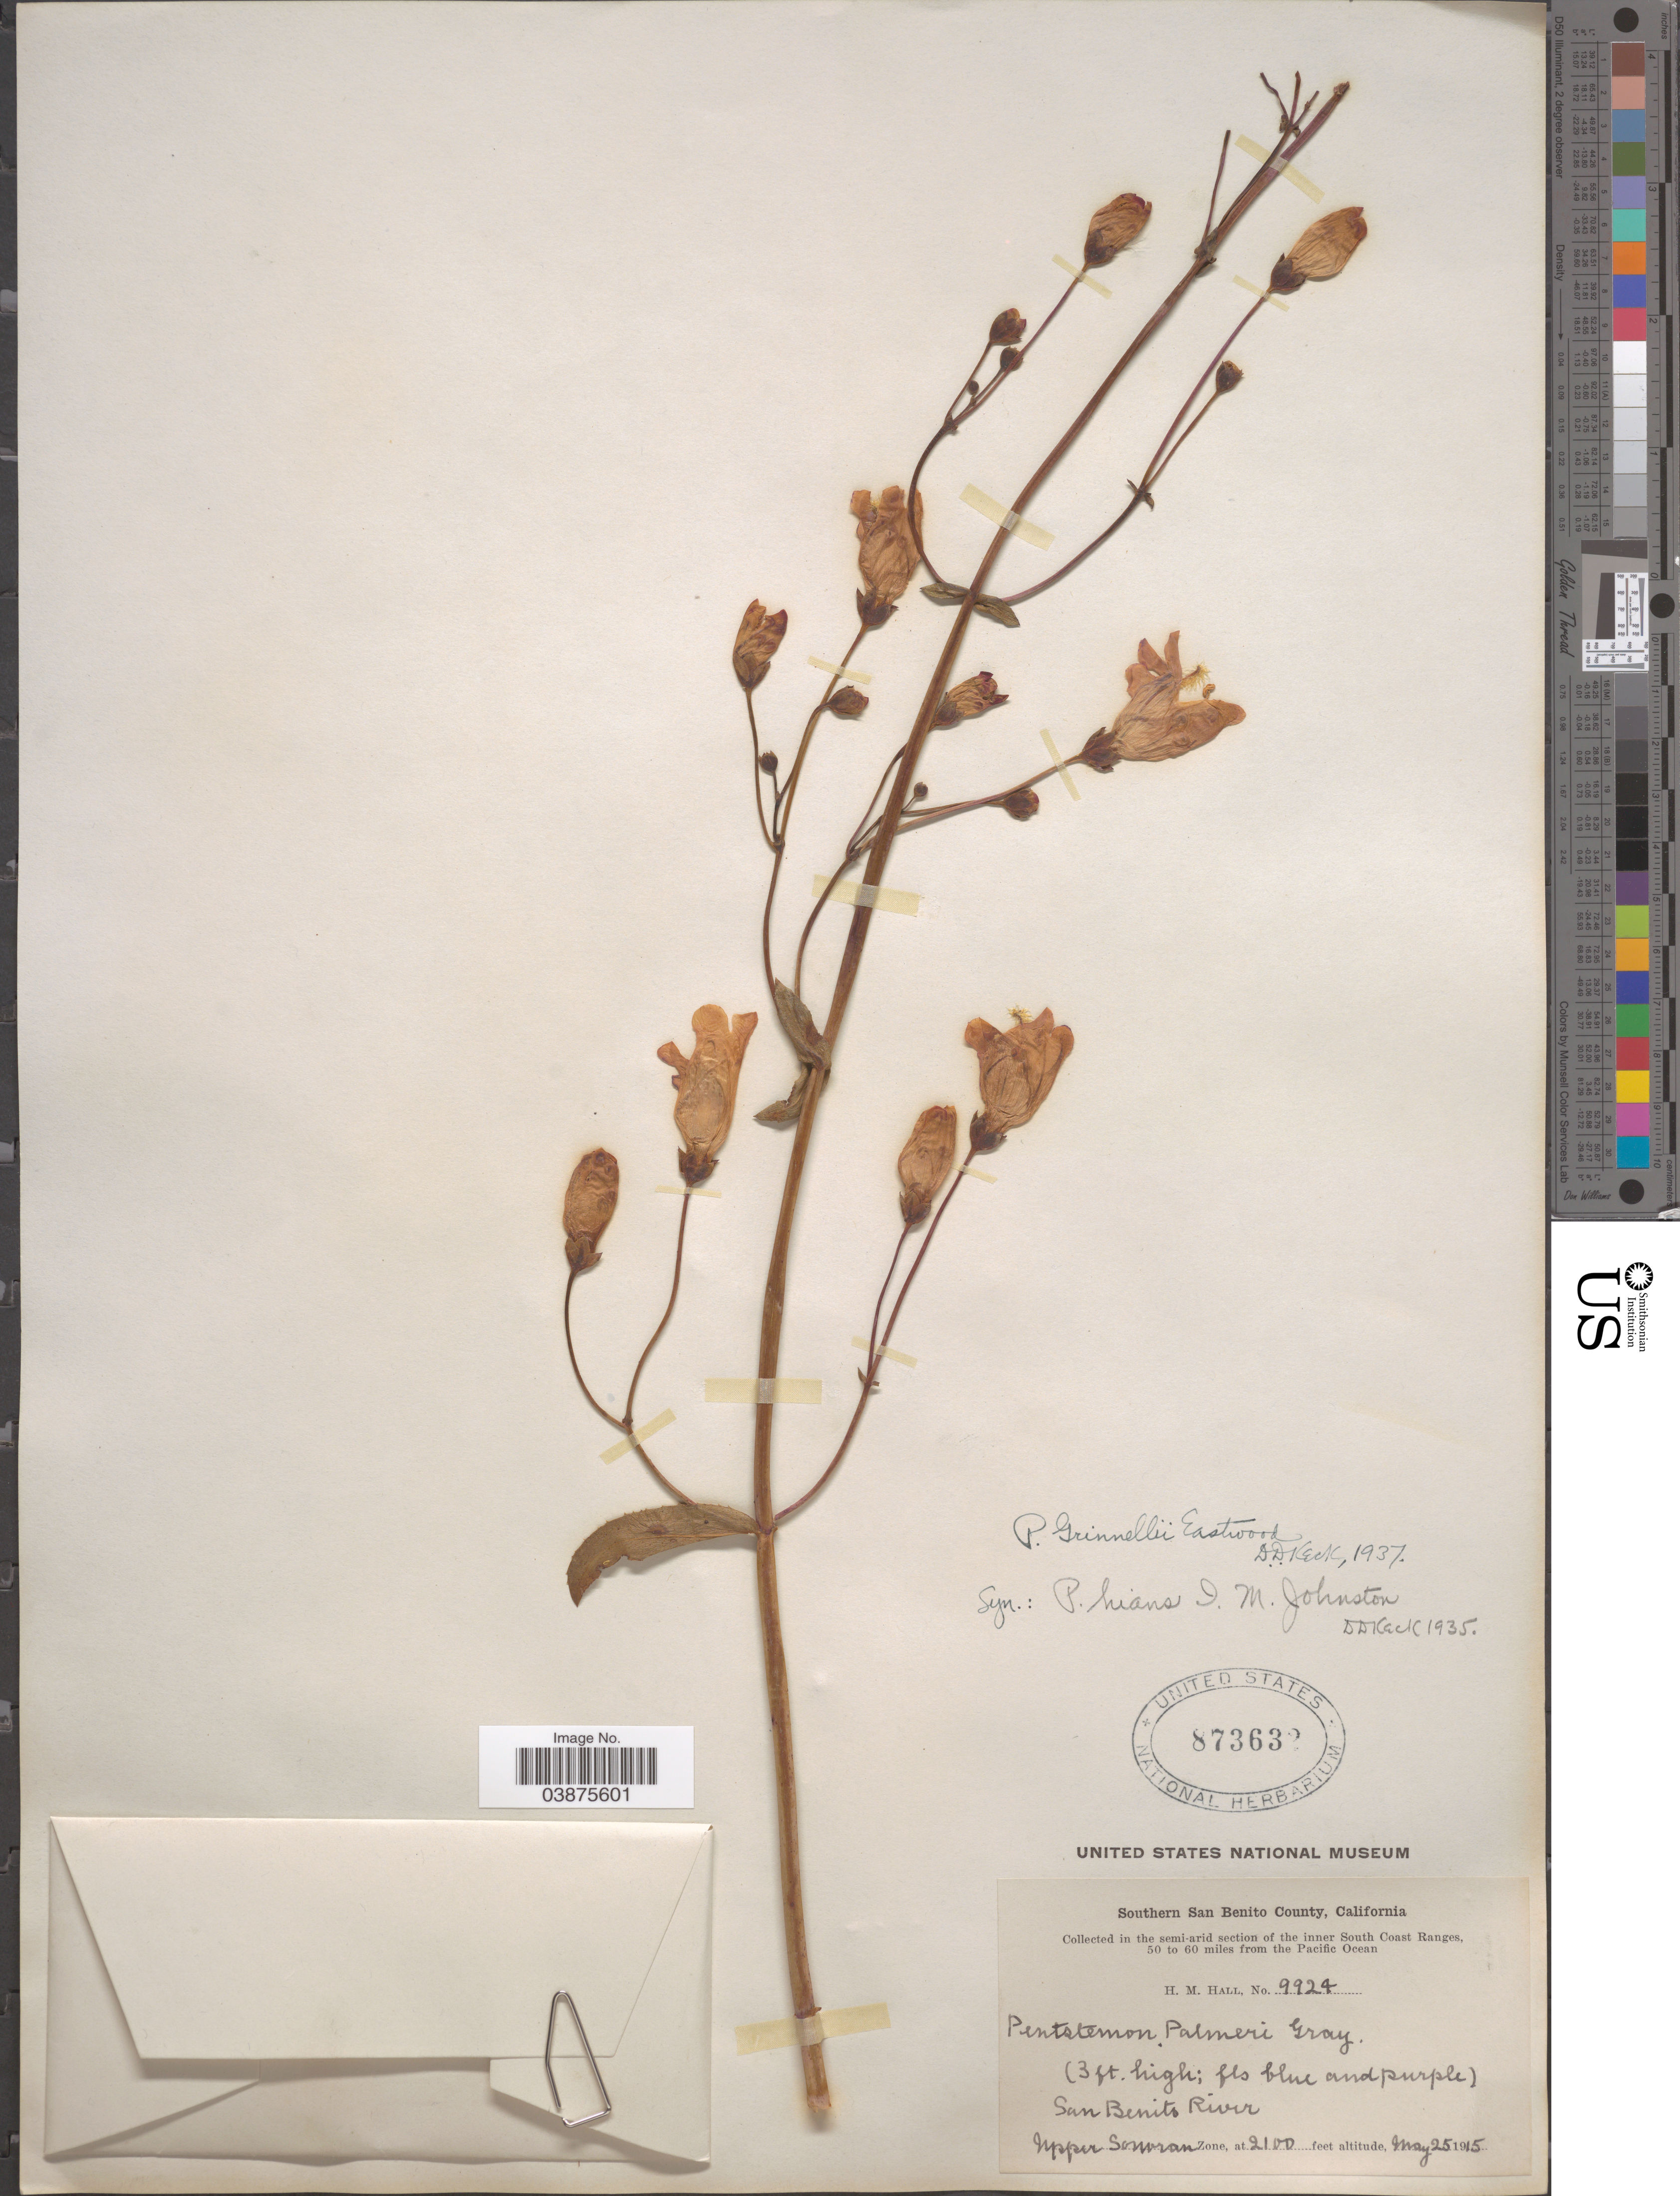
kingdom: Plantae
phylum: Tracheophyta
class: Magnoliopsida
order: Lamiales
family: Plantaginaceae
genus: Penstemon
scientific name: Penstemon grinnellii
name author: Eastw.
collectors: H. M. Hall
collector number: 9924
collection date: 1915-05-25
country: United States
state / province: California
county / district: San Benito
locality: Southern San Benito County. In the semi-arid section of the inner South Coast Ranges, 50 to 60 miles from the Pacific Ocean. San Benito River. Upper Sonoran Zone.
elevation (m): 640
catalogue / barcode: US 873632